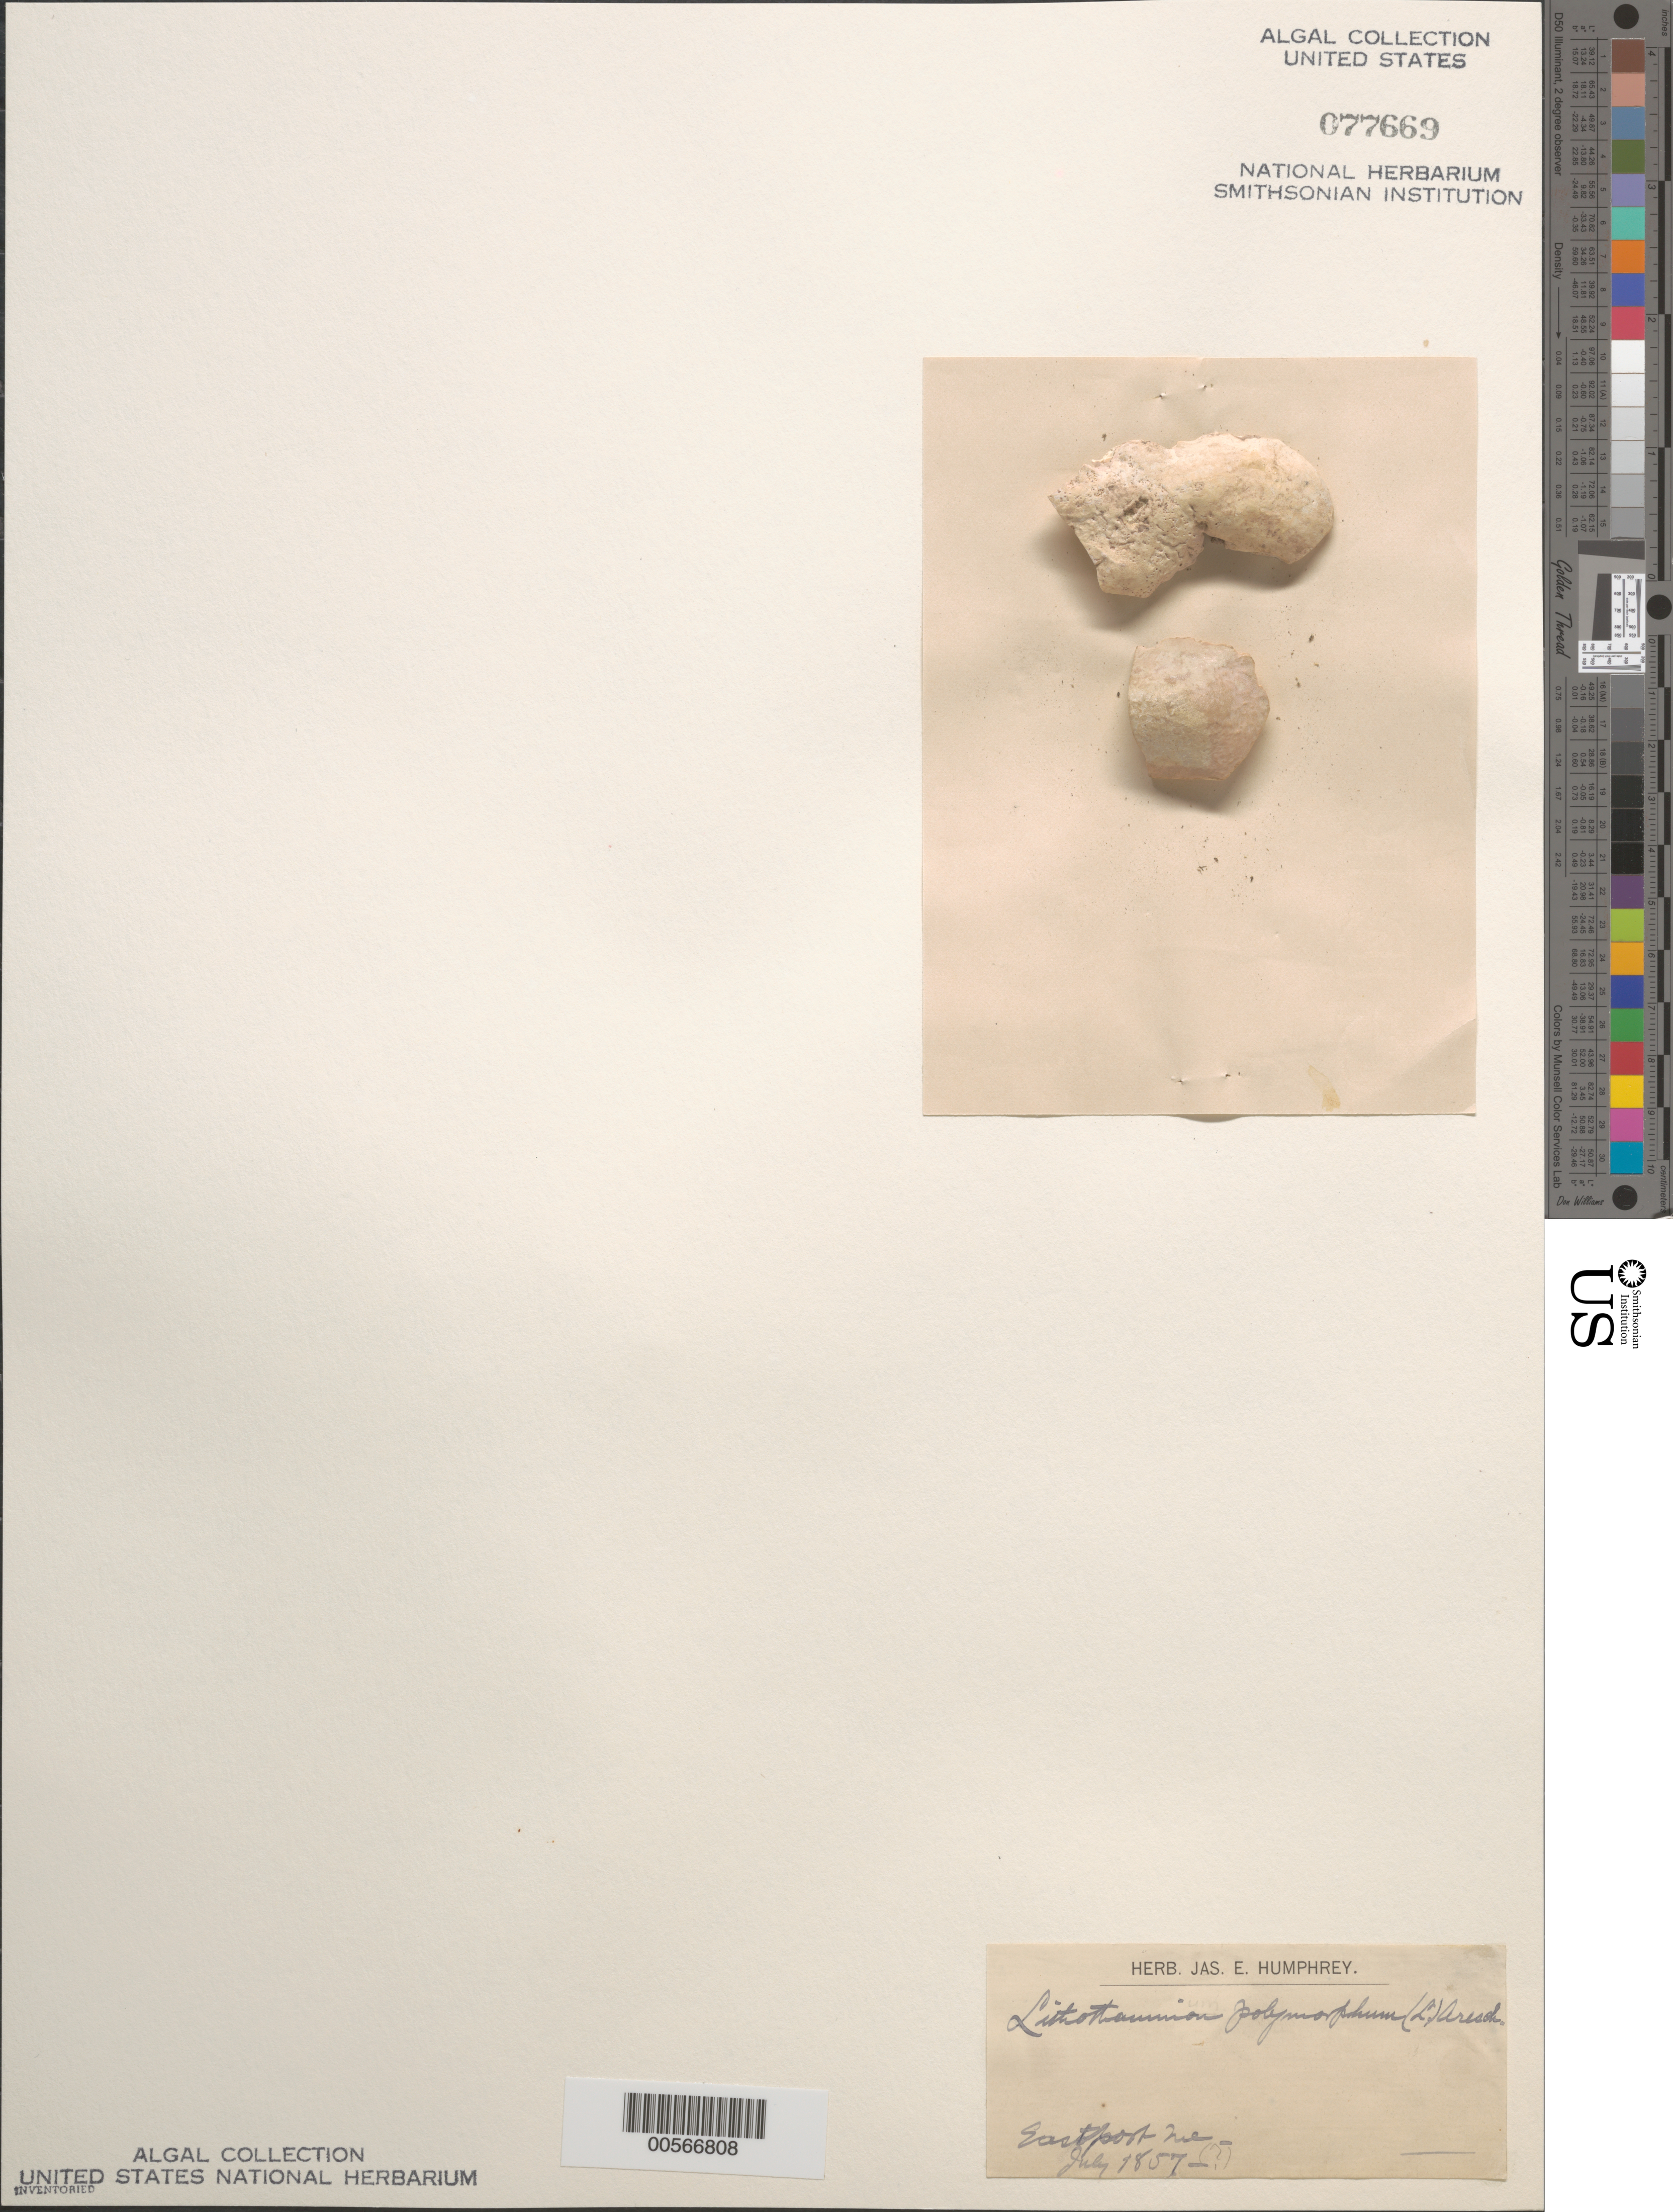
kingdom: Plantae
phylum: Rhodophyta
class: Florideophyceae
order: Corallinales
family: Mesophyllumaceae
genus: Mesophyllum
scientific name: Mesophyllum mesomorphum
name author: (Foslie) W.H. Adey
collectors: J. Humphrey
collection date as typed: Jul 1857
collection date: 1857-07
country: United States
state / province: Maine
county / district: Washington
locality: Eastport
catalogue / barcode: US 77669